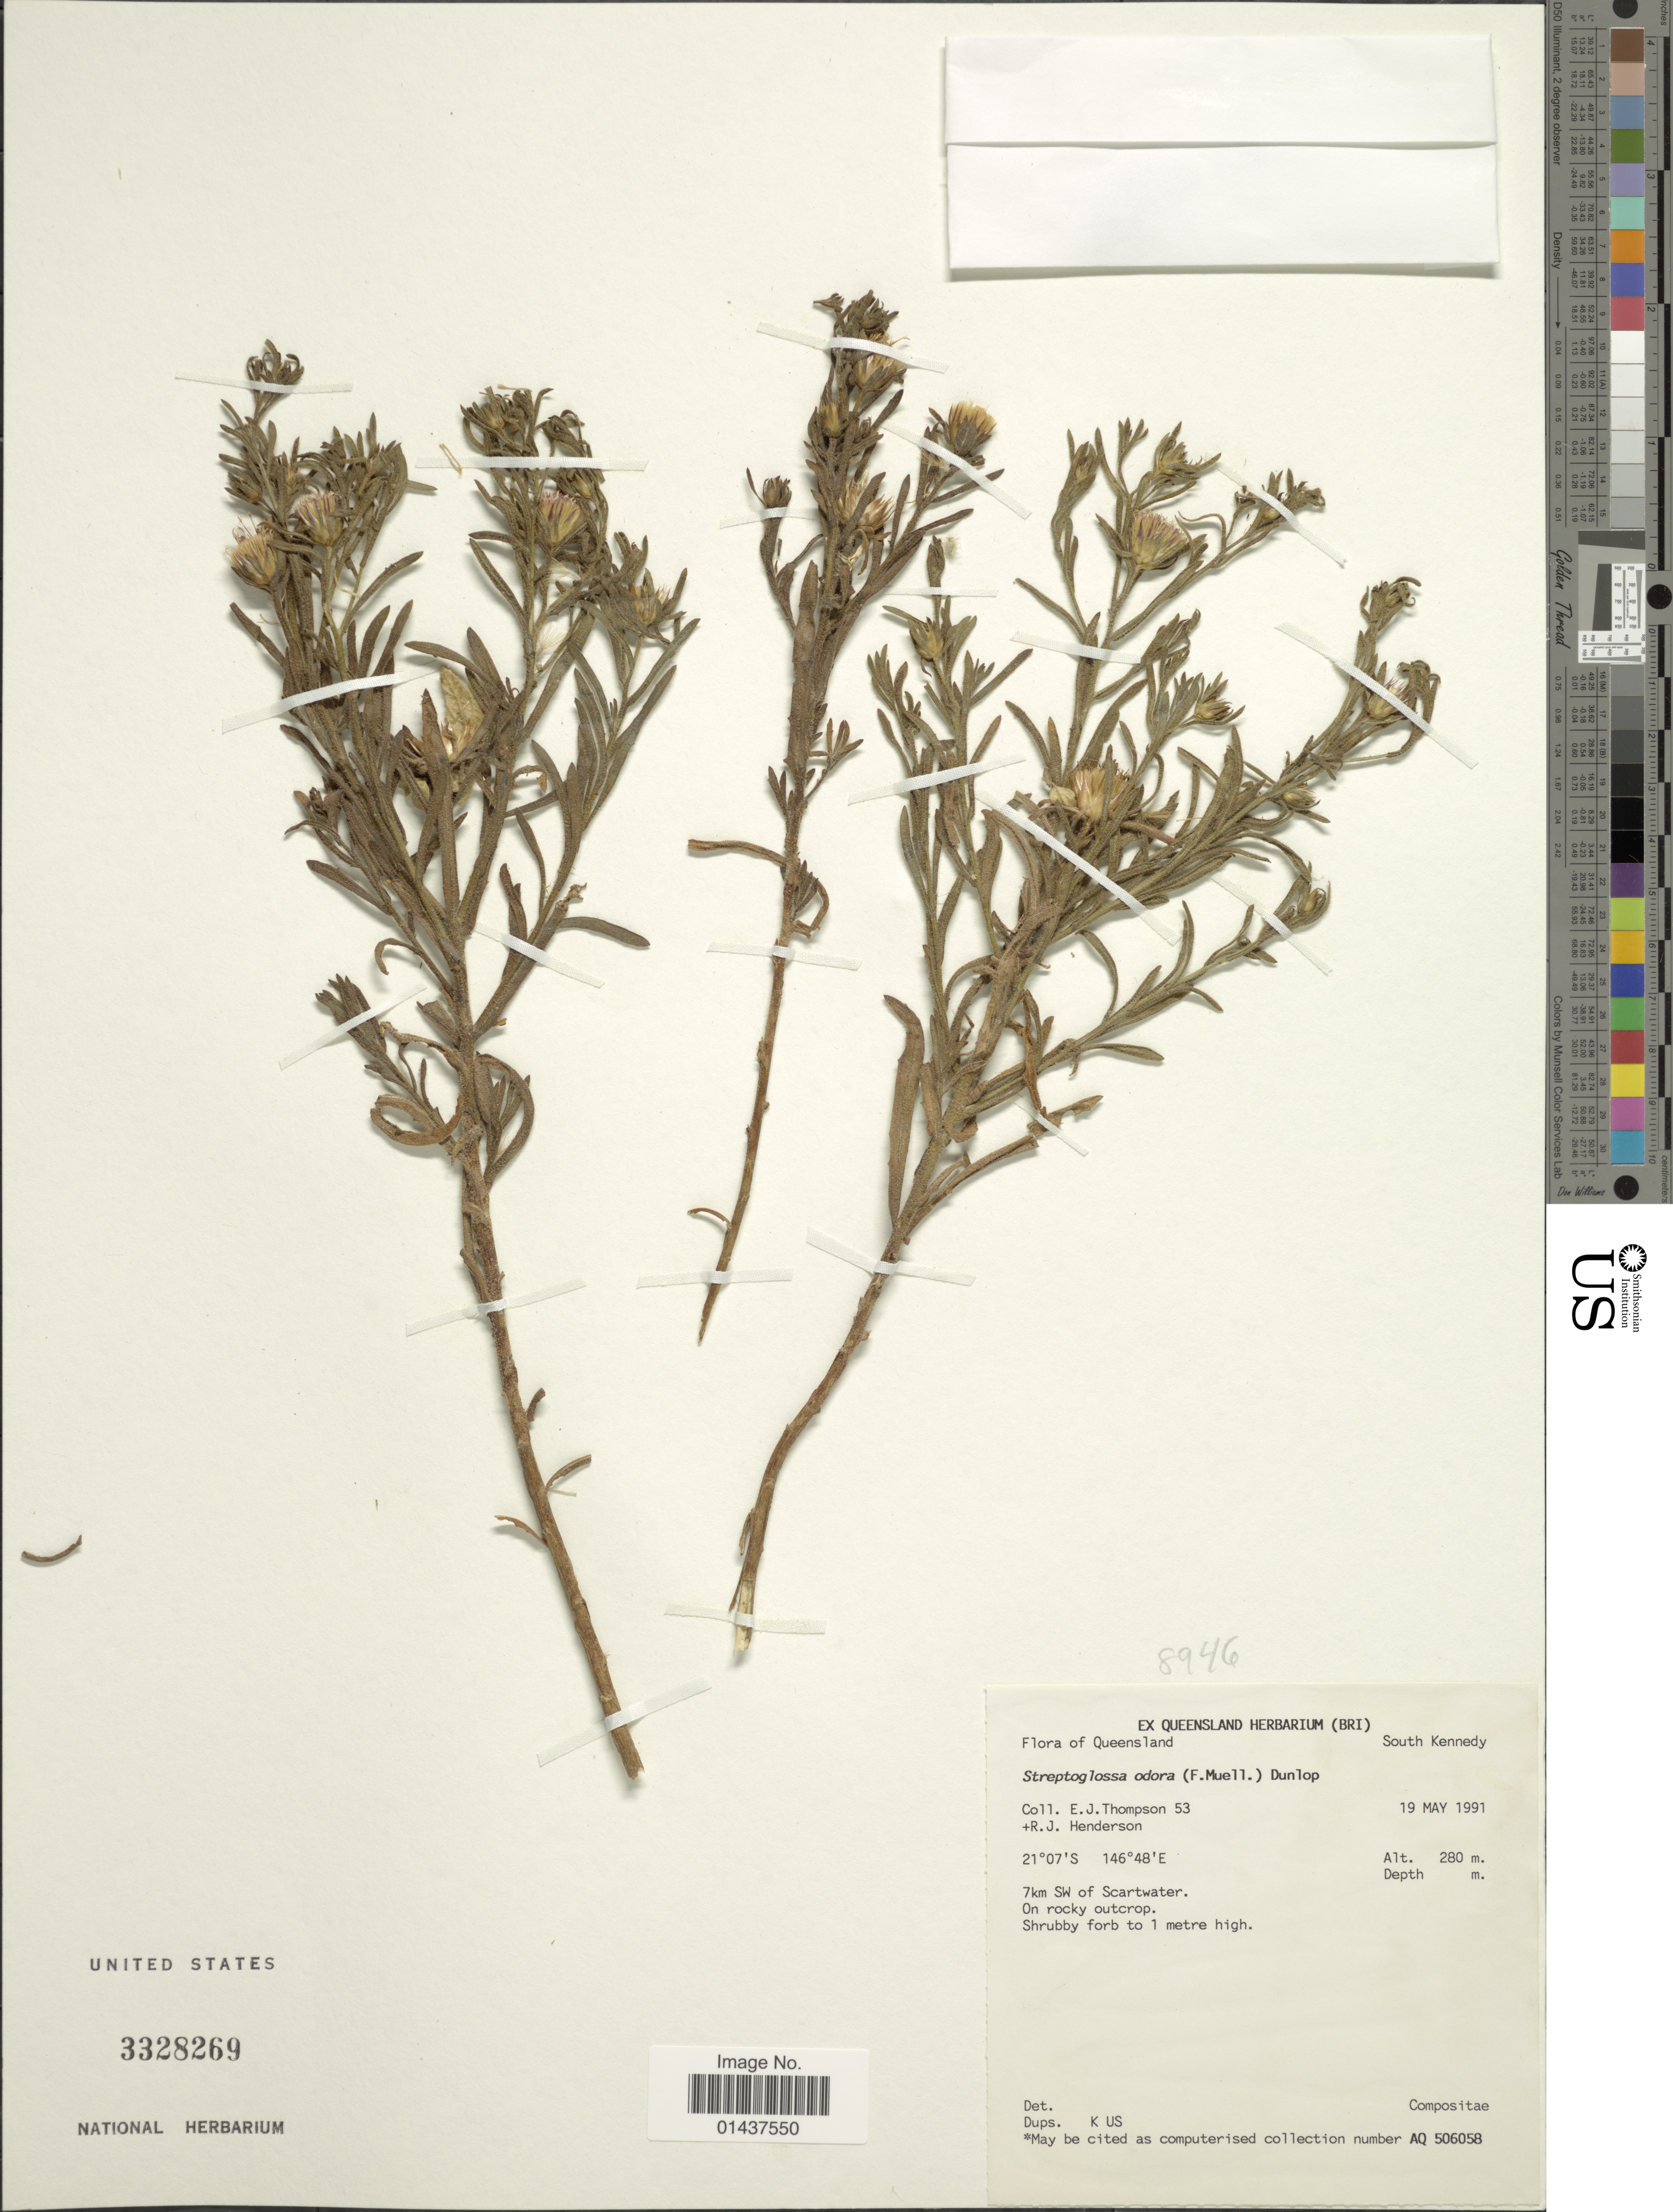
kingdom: Plantae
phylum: Tracheophyta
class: Magnoliopsida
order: Asterales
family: Asteraceae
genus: Streptoglossa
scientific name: Streptoglossa odora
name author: (F. Muell.) Dunlop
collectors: E. J. Thompson & R. J. F. Henderson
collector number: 53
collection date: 1991-05-19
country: Australia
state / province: Queensland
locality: South Kennedy, 7km SW of Scartwater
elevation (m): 280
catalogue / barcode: US 3328269